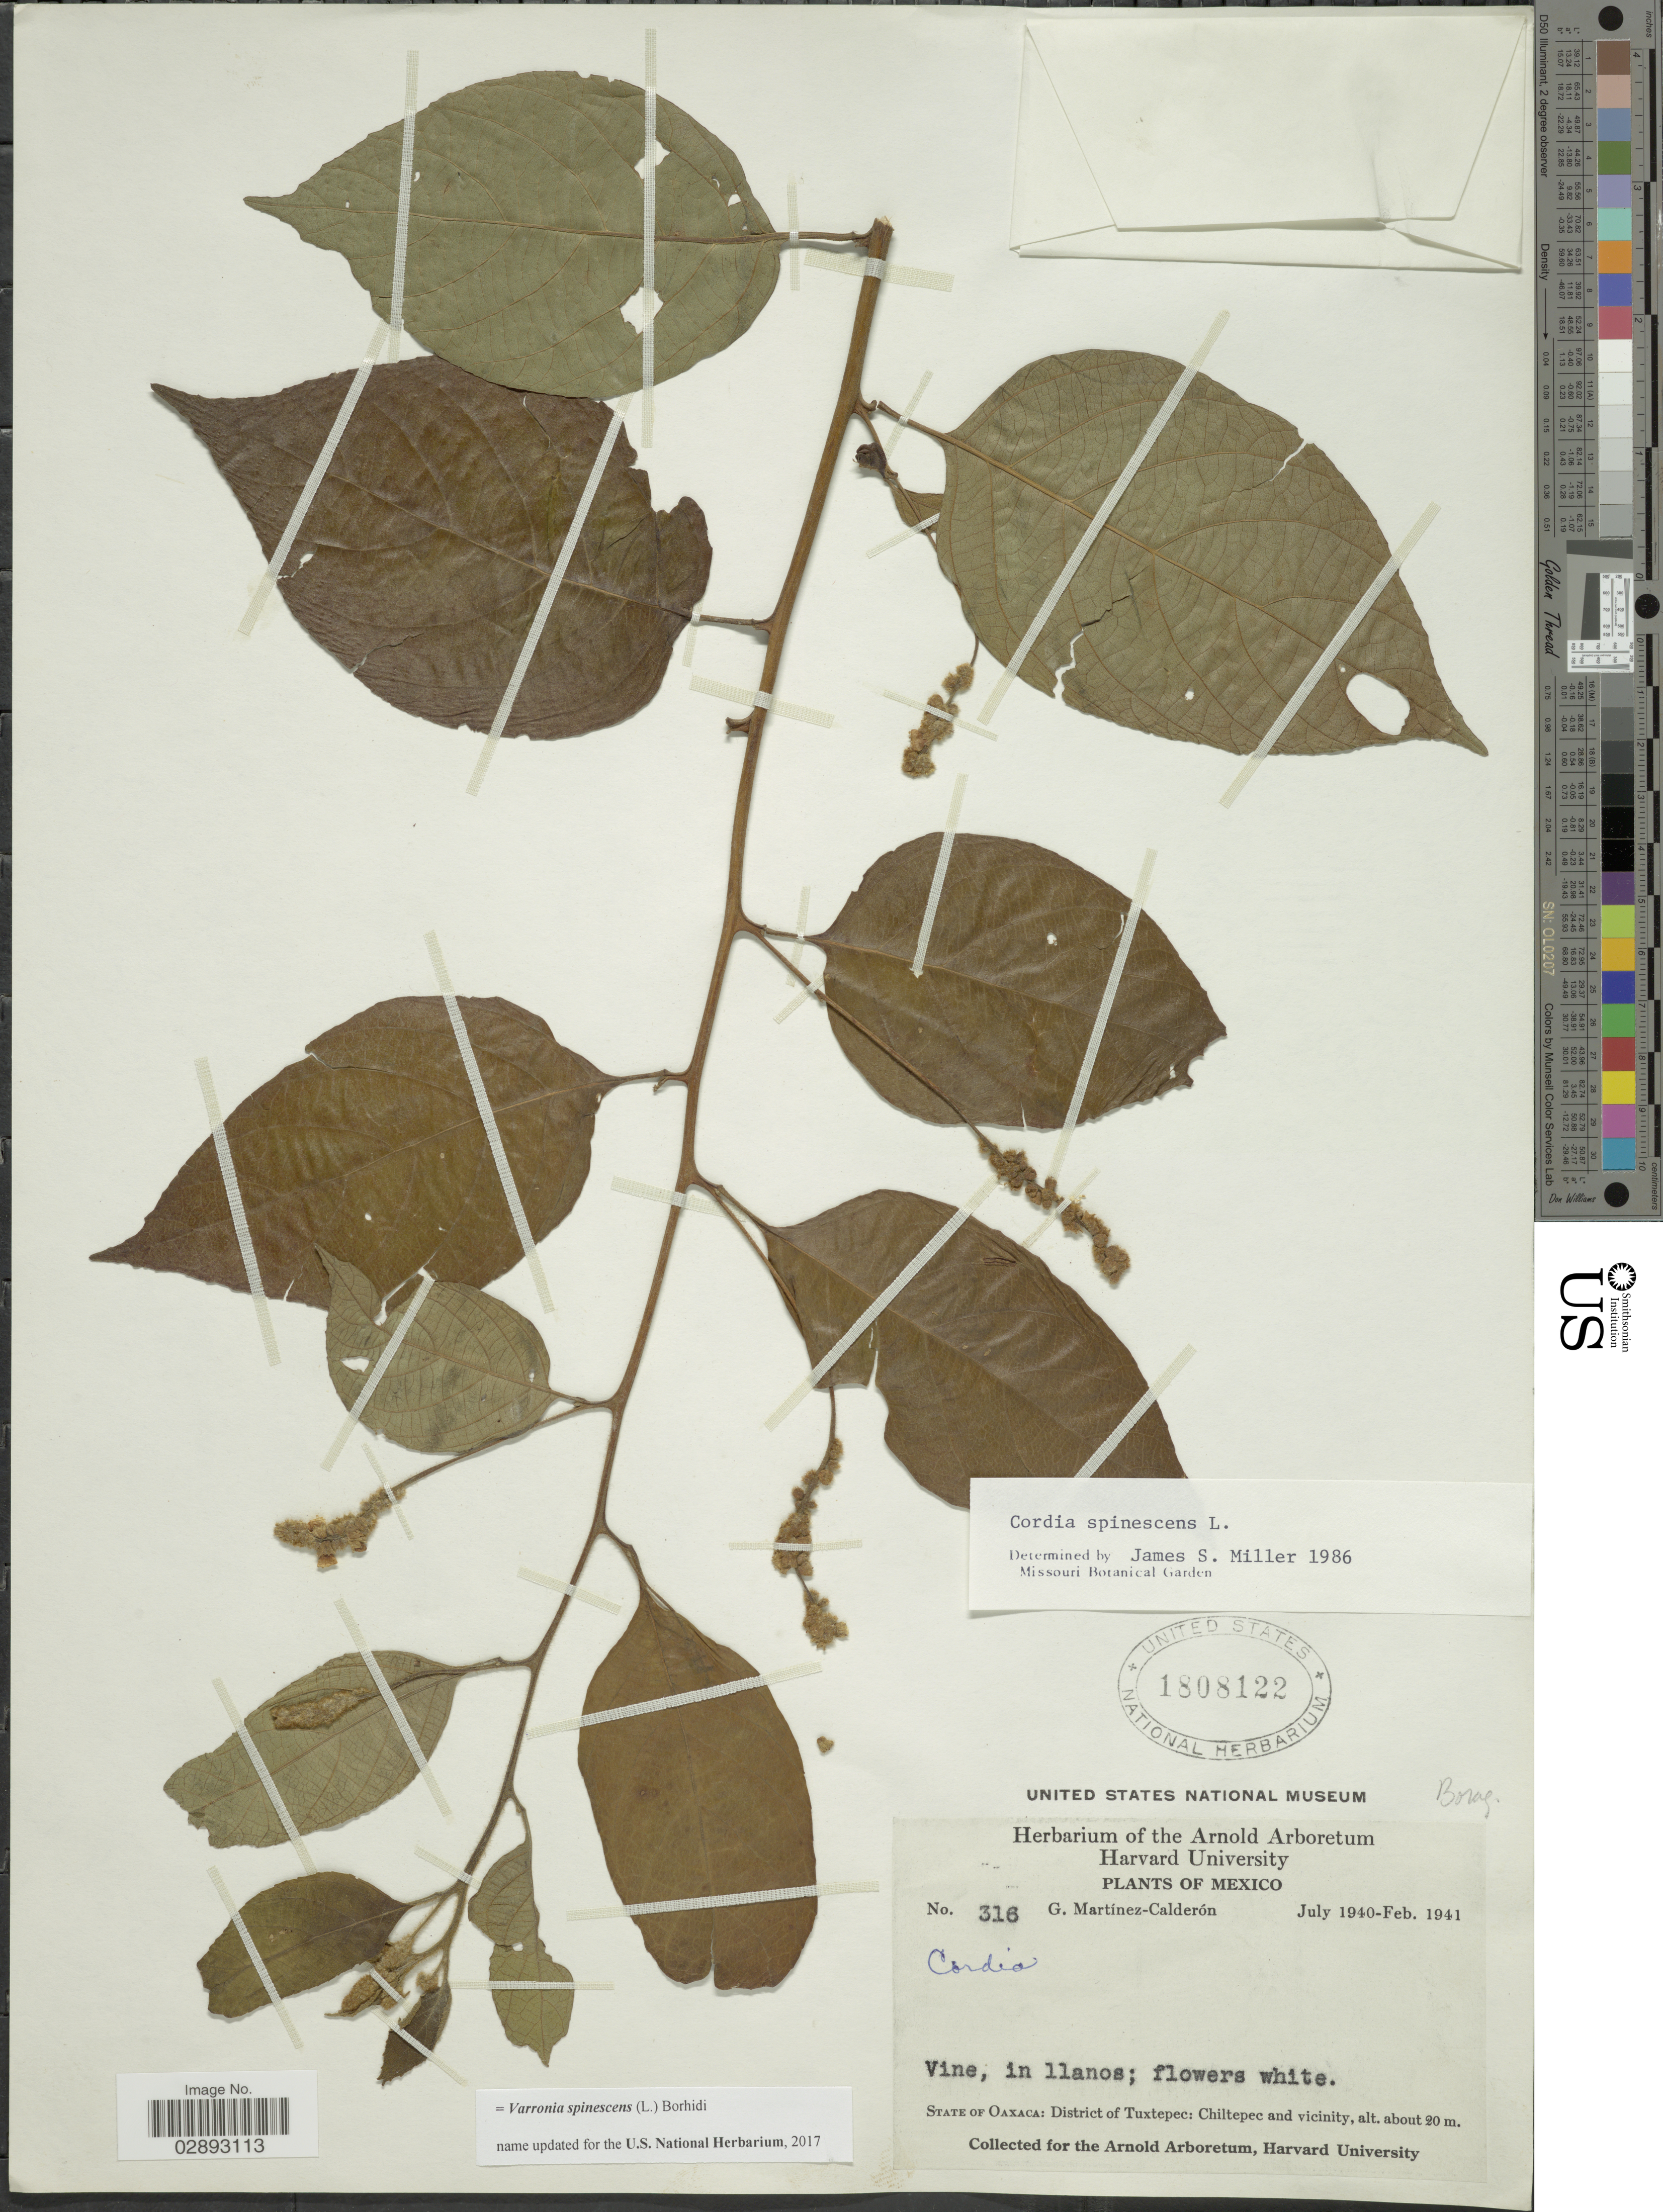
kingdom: Plantae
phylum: Tracheophyta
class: Magnoliopsida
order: Boraginales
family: Cordiaceae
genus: Varronia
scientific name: Varronia spinescens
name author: (L.) Borhidi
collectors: G. Martinez-C.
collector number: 316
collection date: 1940-07/1941-02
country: Mexico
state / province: Oaxaca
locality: State of Oaxaca: District of Tuxtepec: Chiltepec and vicinity.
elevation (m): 20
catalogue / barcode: US 1808122